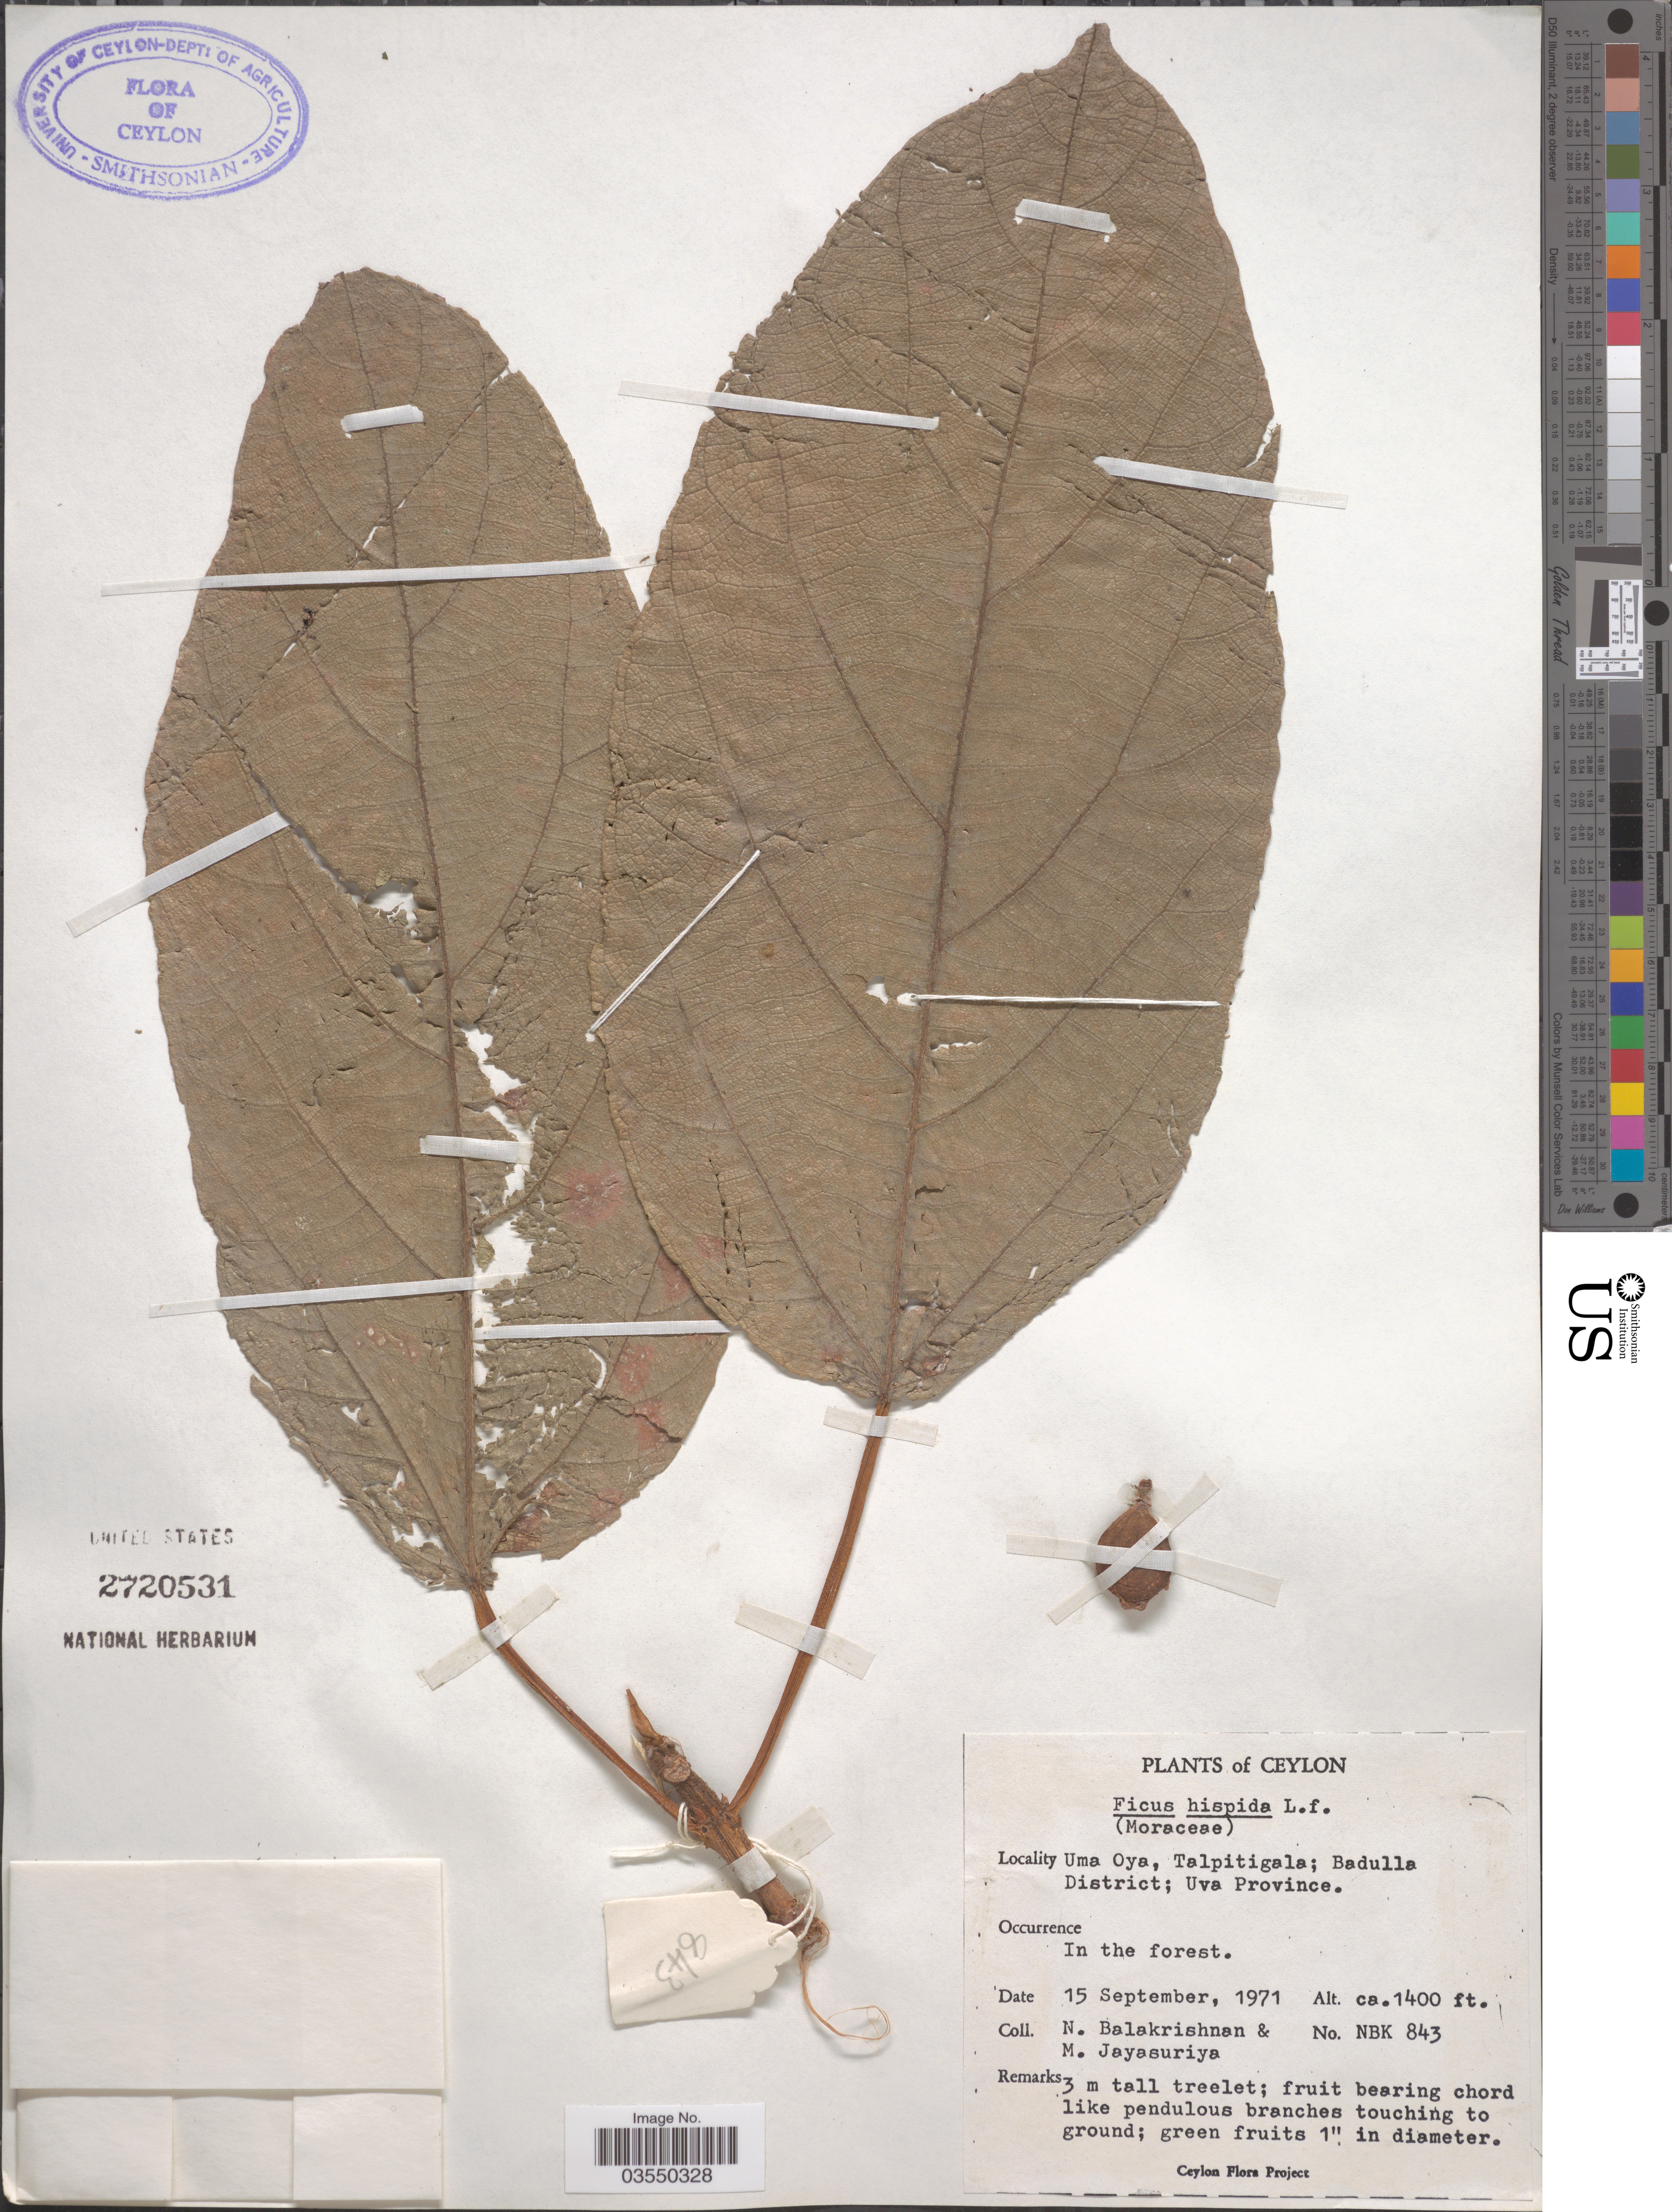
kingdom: Plantae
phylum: Tracheophyta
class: Magnoliopsida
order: Rosales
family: Moraceae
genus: Ficus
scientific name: Ficus hispida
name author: L. f.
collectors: N. Balakrishnan & M. Jayasuriya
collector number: NBK 843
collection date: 1971-09-15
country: Sri Lanka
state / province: Uva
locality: Ceyon. Uma Oya, Talpitigala; Badulla District.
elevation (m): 427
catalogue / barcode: US 2720531